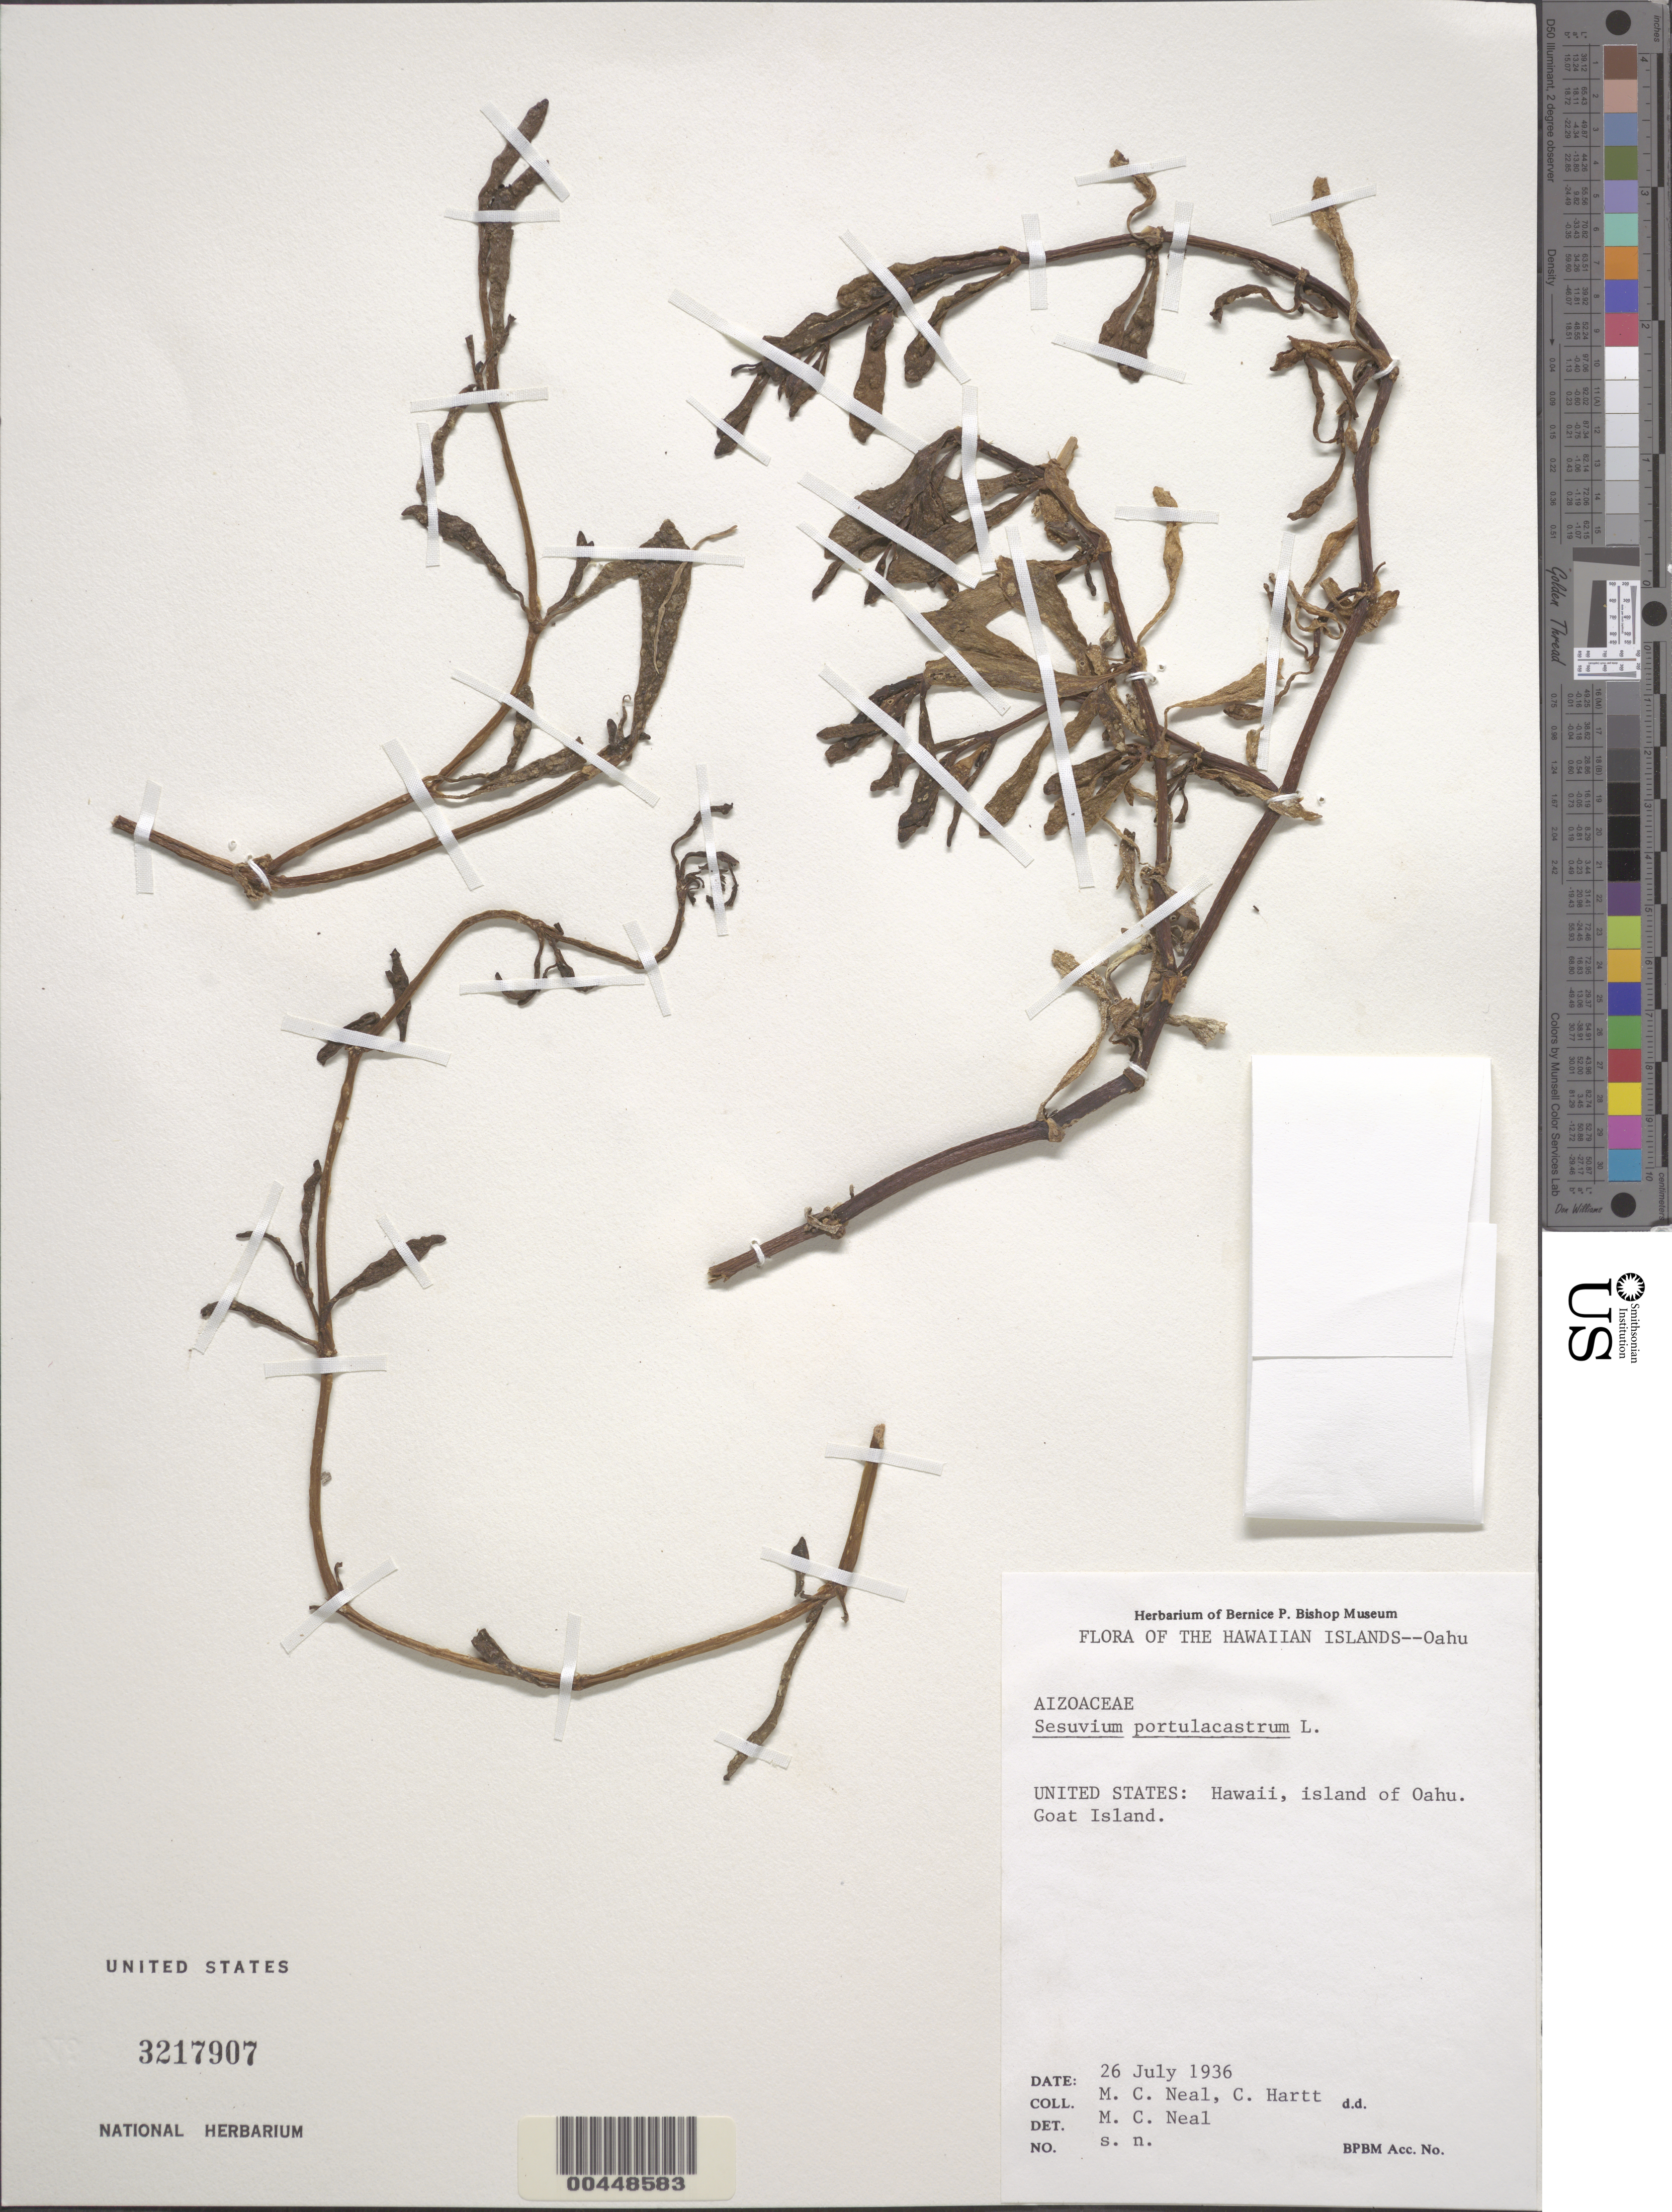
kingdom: Plantae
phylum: Tracheophyta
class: Magnoliopsida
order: Caryophyllales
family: Aizoaceae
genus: Sesuvium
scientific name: Sesuvium portulacastrum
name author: (L.) L.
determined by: Ning, W. S.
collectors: W. Ning & C. Hartt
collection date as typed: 26 Jul 1936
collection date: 1936-07-26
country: United States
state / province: Hawaii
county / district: Honolulu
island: Mokuauia [Goat] Islet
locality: Goat Island, near Oahu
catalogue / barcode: US 3217907